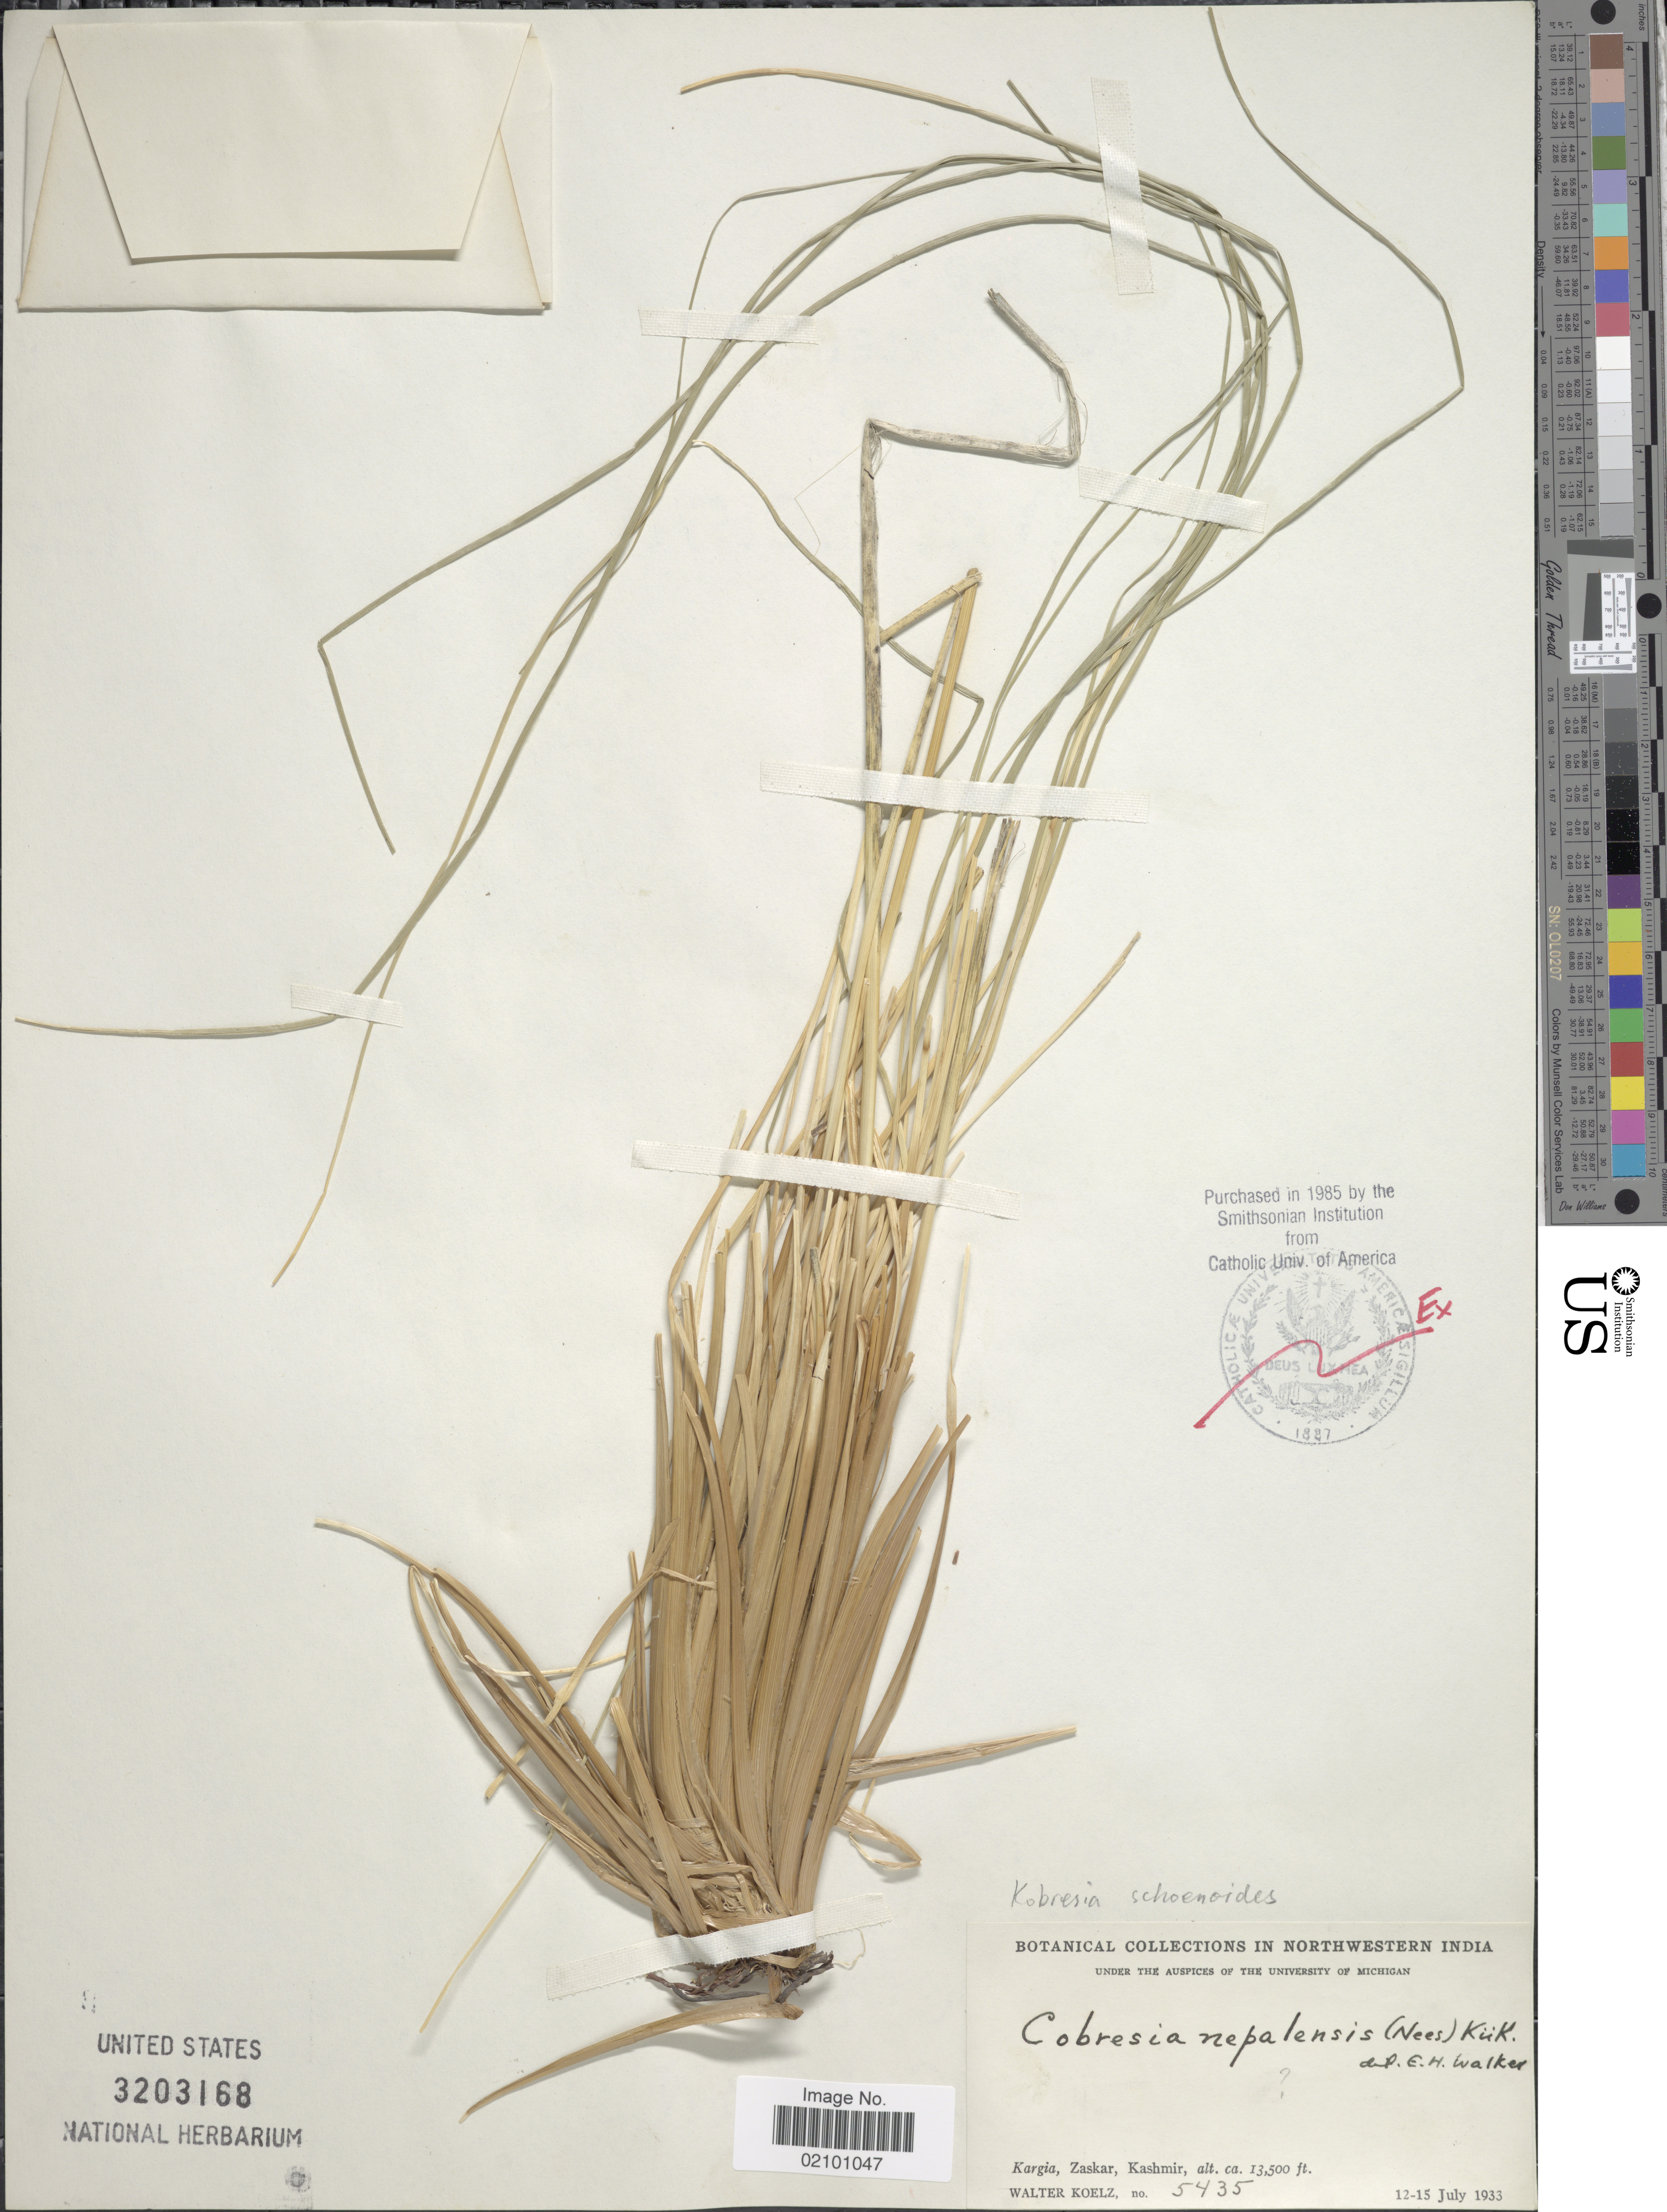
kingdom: Plantae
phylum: Tracheophyta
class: Liliopsida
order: Poales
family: Cyperaceae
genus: Carex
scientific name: Carex deasyi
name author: (C.B. Clarke) O. Yano & S.R. Zhang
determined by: Strong, M. T., (US), Smithsonian Institution - National Museum of Natural History (UNITED STATES)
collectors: W. N. Koelz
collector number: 5435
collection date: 1933-07-12/1933-07-15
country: India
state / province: Jammu and Kashmir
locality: Northwestern India, Kargia, Zaskar, Kashmir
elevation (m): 4115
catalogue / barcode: US 3203168